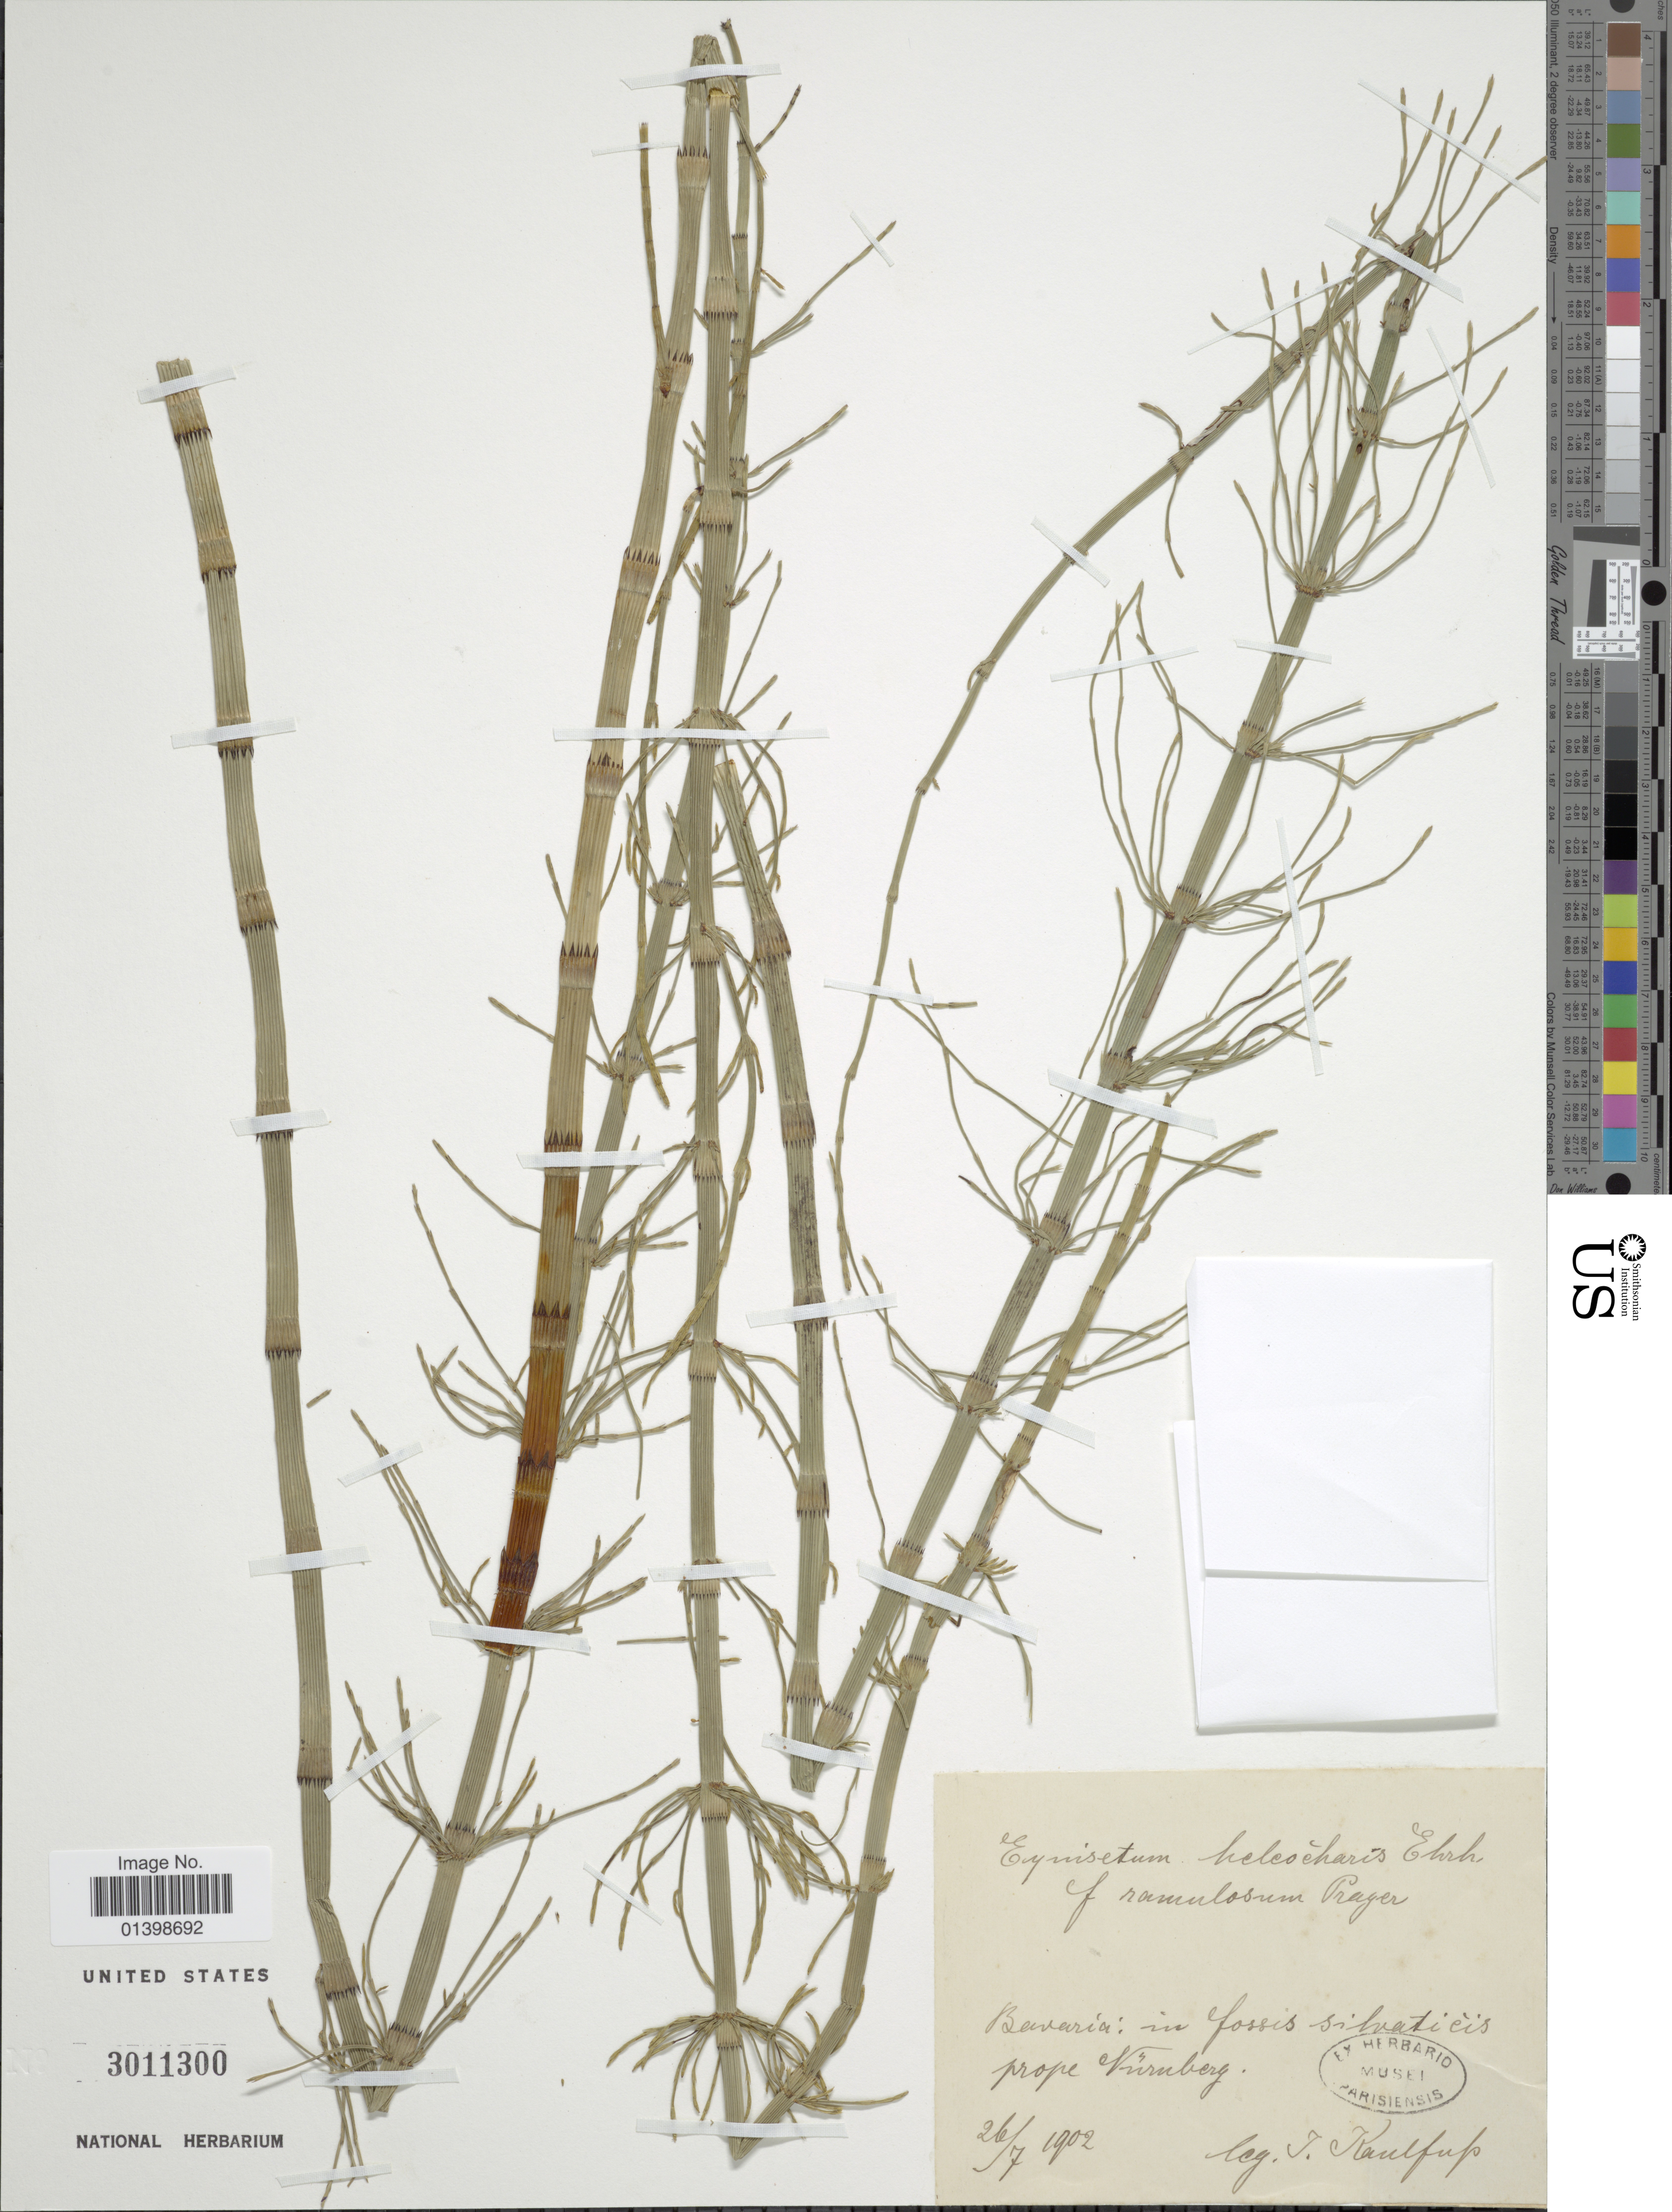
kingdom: Plantae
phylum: Tracheophyta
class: Polypodiopsida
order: Equisetales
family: Equisetaceae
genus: Equisetum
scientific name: Equisetum fluviatile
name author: L.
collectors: J. S. Kaulfuss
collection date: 1902-07-26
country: Germany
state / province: Bayern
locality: Bavaria: in fossis silvaticis prope Vürnberg [interpreted]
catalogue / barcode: US 3011300